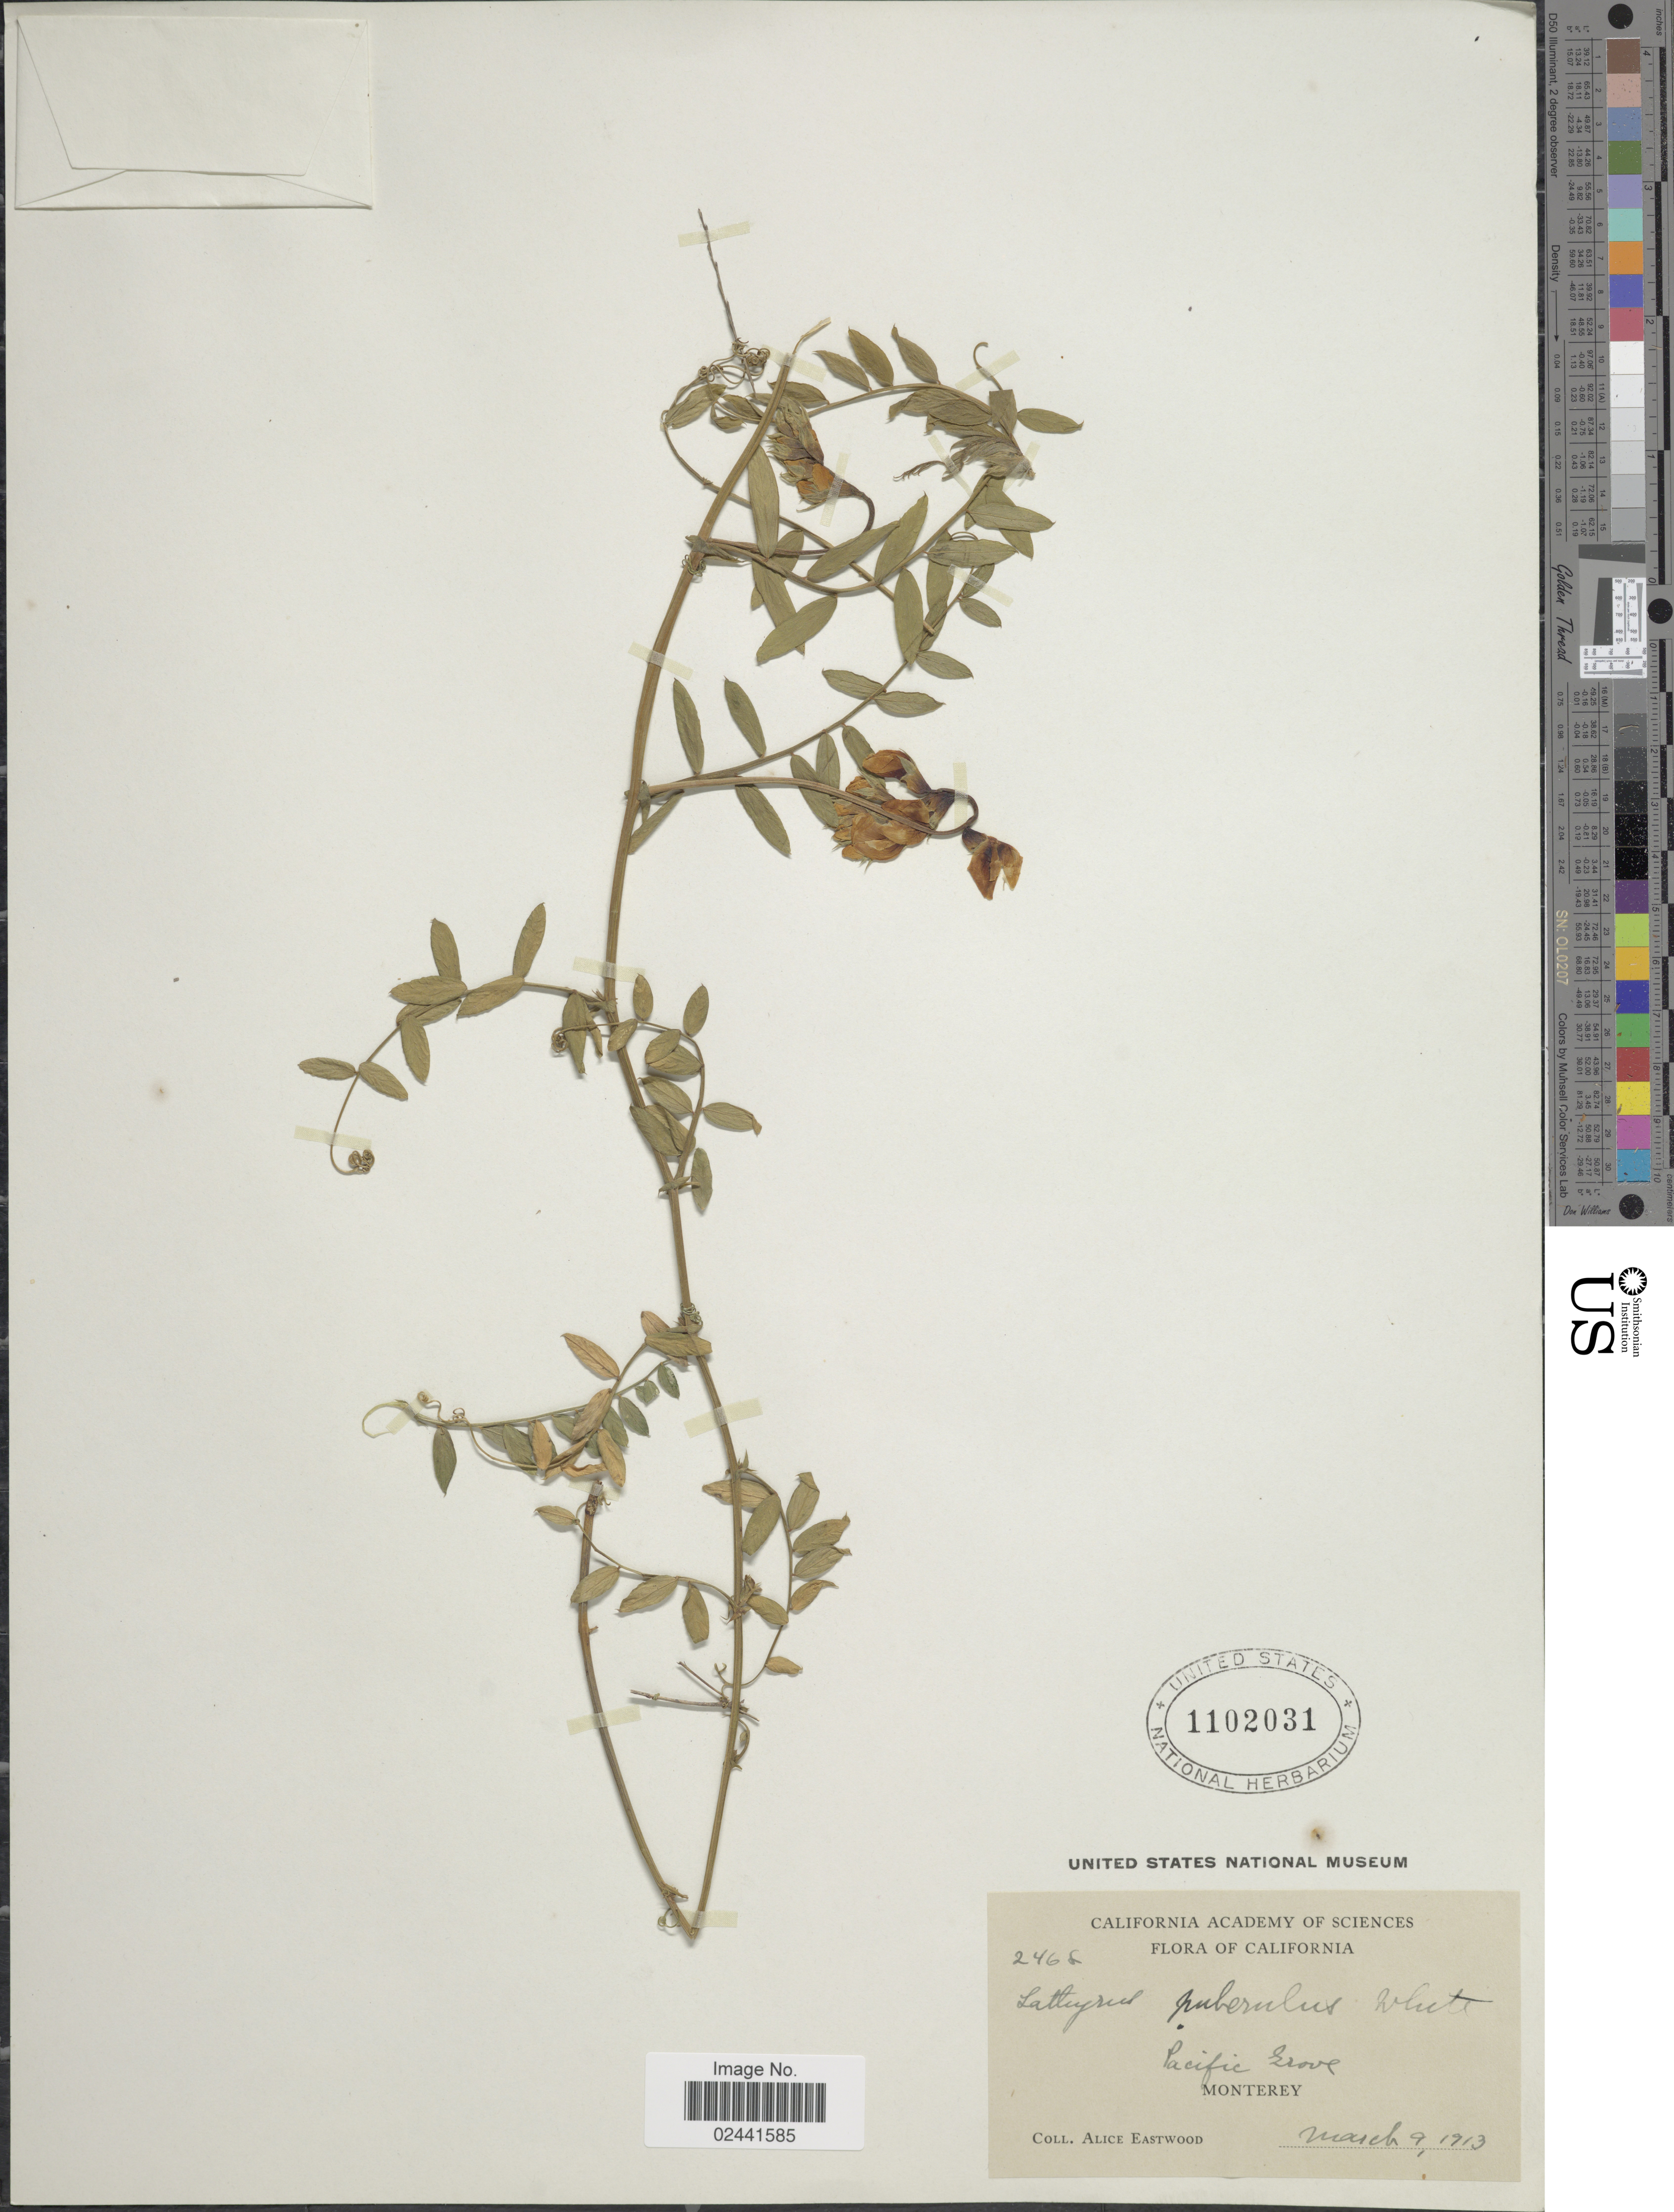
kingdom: Plantae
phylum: Tracheophyta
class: Magnoliopsida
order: Fabales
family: Fabaceae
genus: Lathyrus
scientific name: Lathyrus pubescens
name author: Hook. & Arn.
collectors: A. Eastwood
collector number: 2468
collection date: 1913-03-09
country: United States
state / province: California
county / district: Monterey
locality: Pacific Grove, Monterey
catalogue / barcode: US 1102031